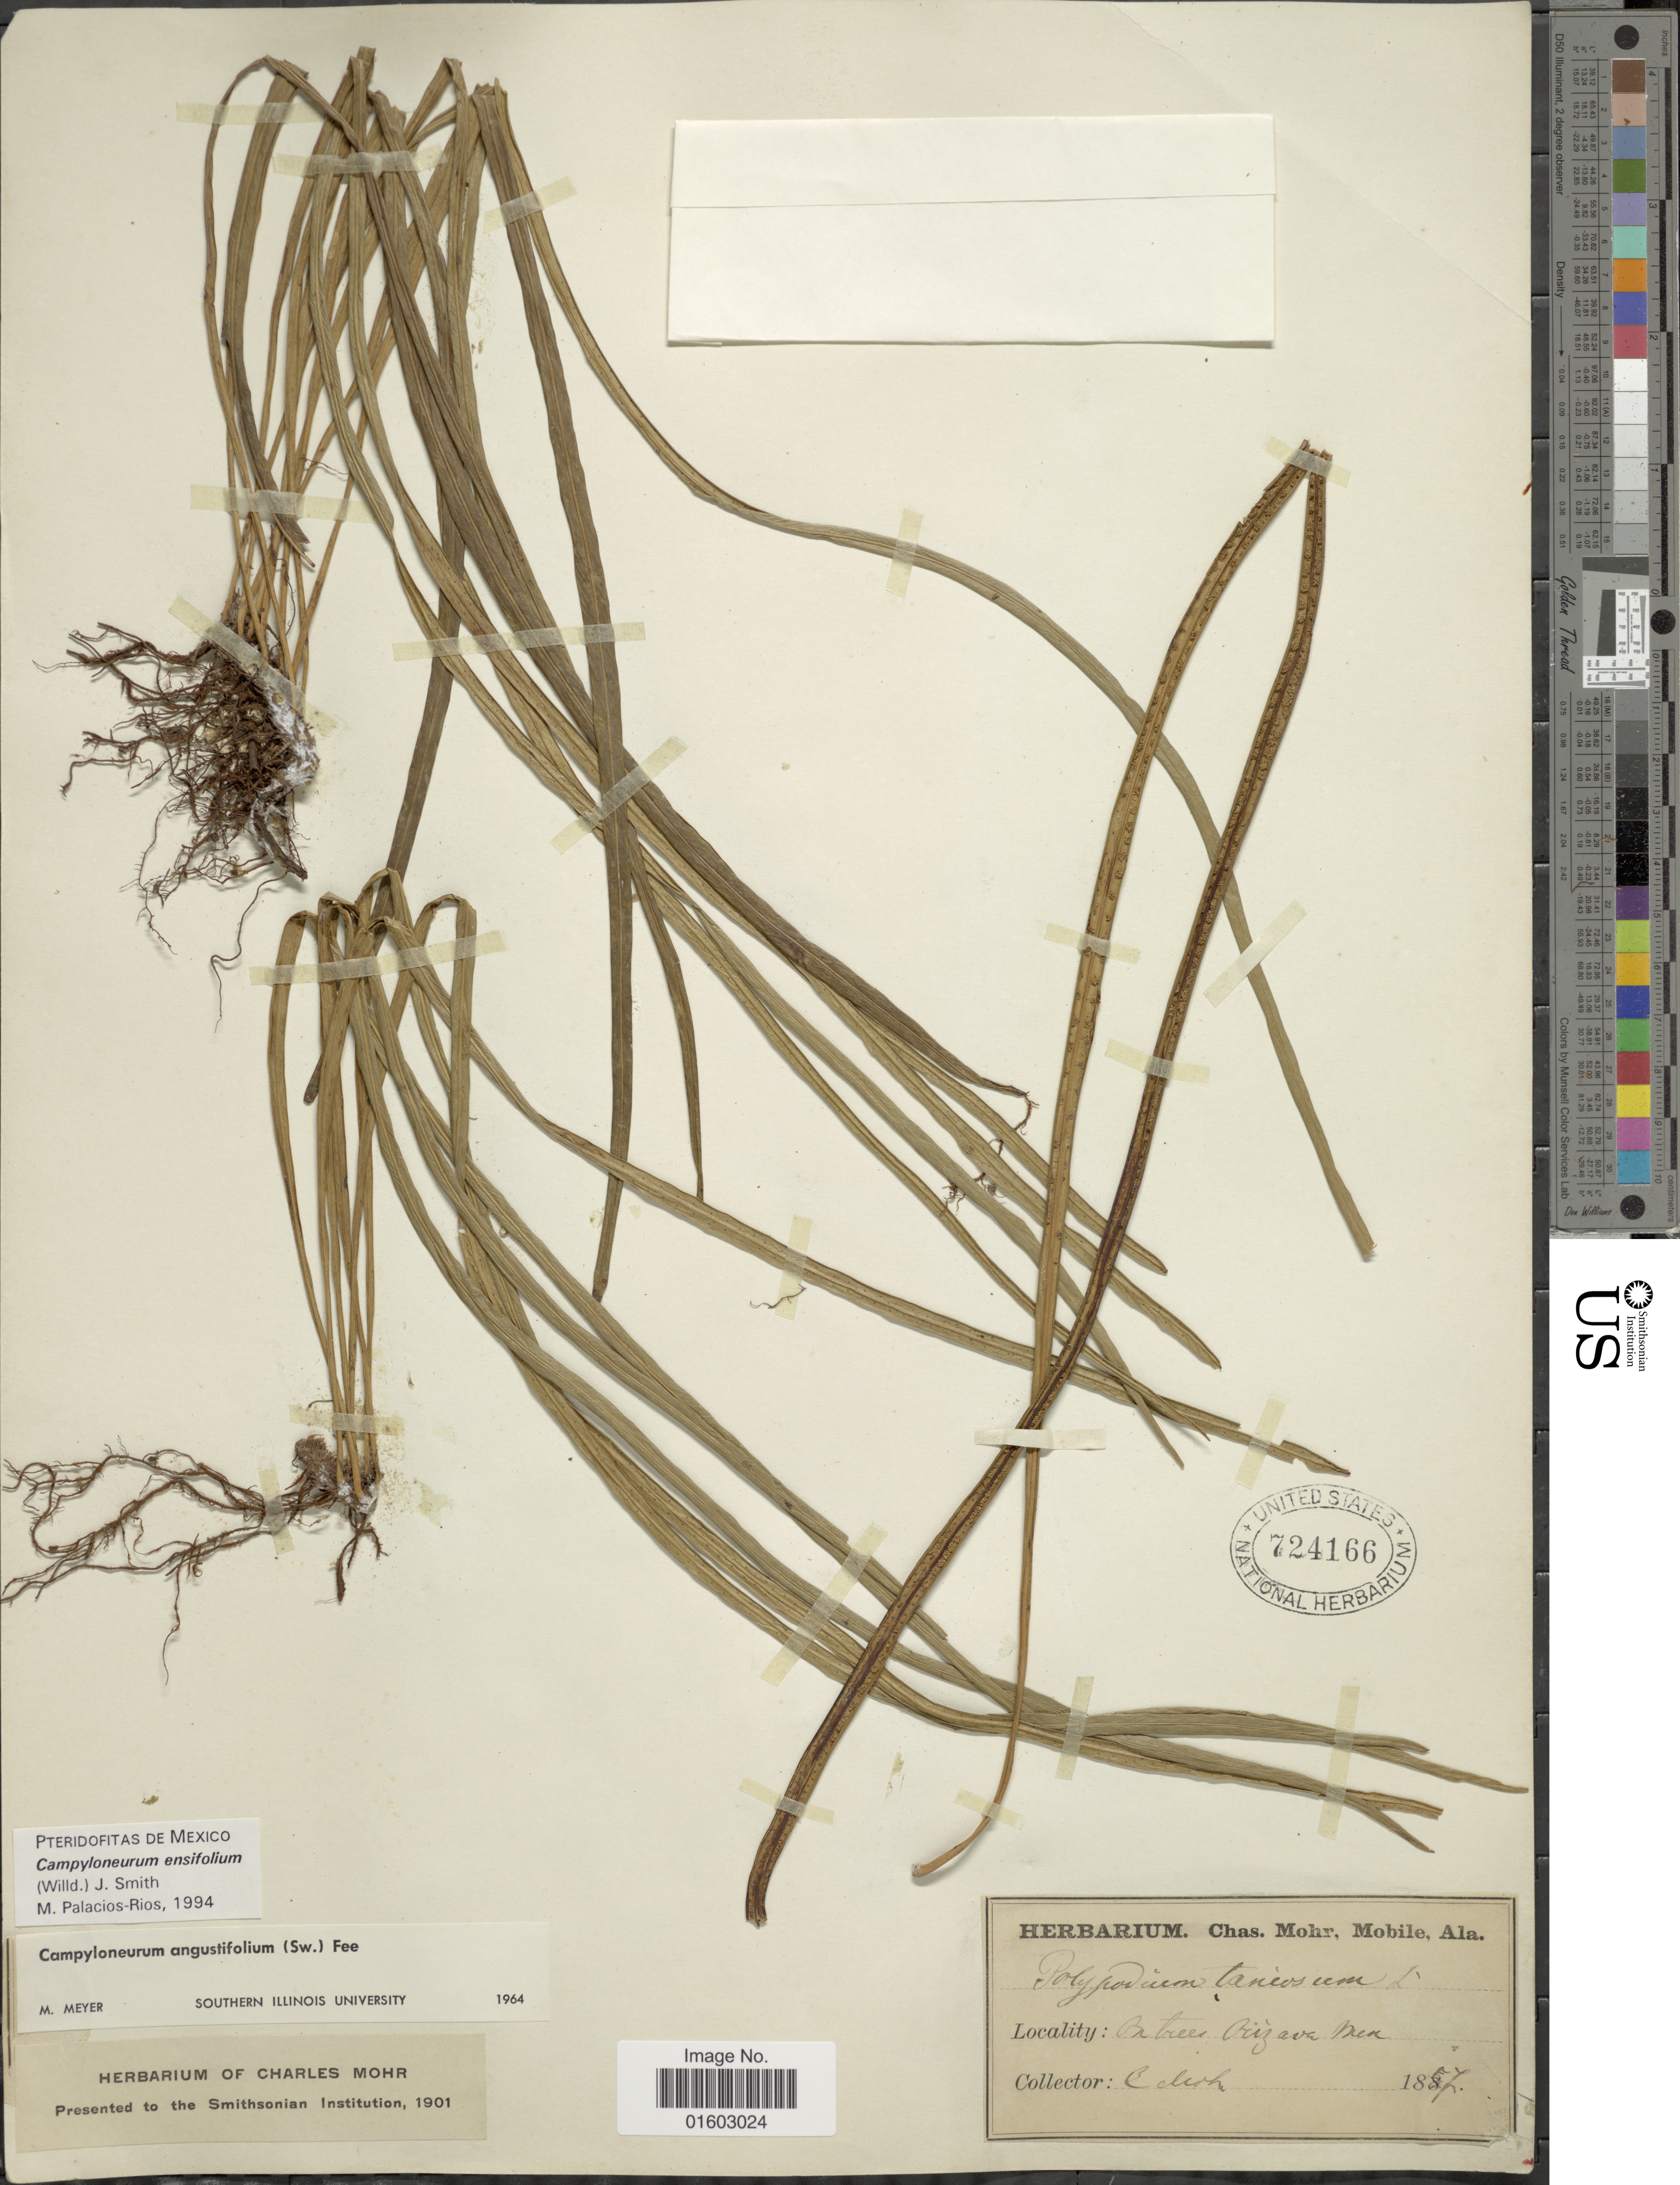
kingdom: Plantae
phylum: Tracheophyta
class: Polypodiopsida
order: Polypodiales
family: Polypodiaceae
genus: Campyloneurum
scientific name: Campyloneurum ensifolium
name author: (Willd.) J. Sm.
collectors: Mohr, C. T. (herbarium)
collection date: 1857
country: Mexico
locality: Orizaba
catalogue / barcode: US 724166